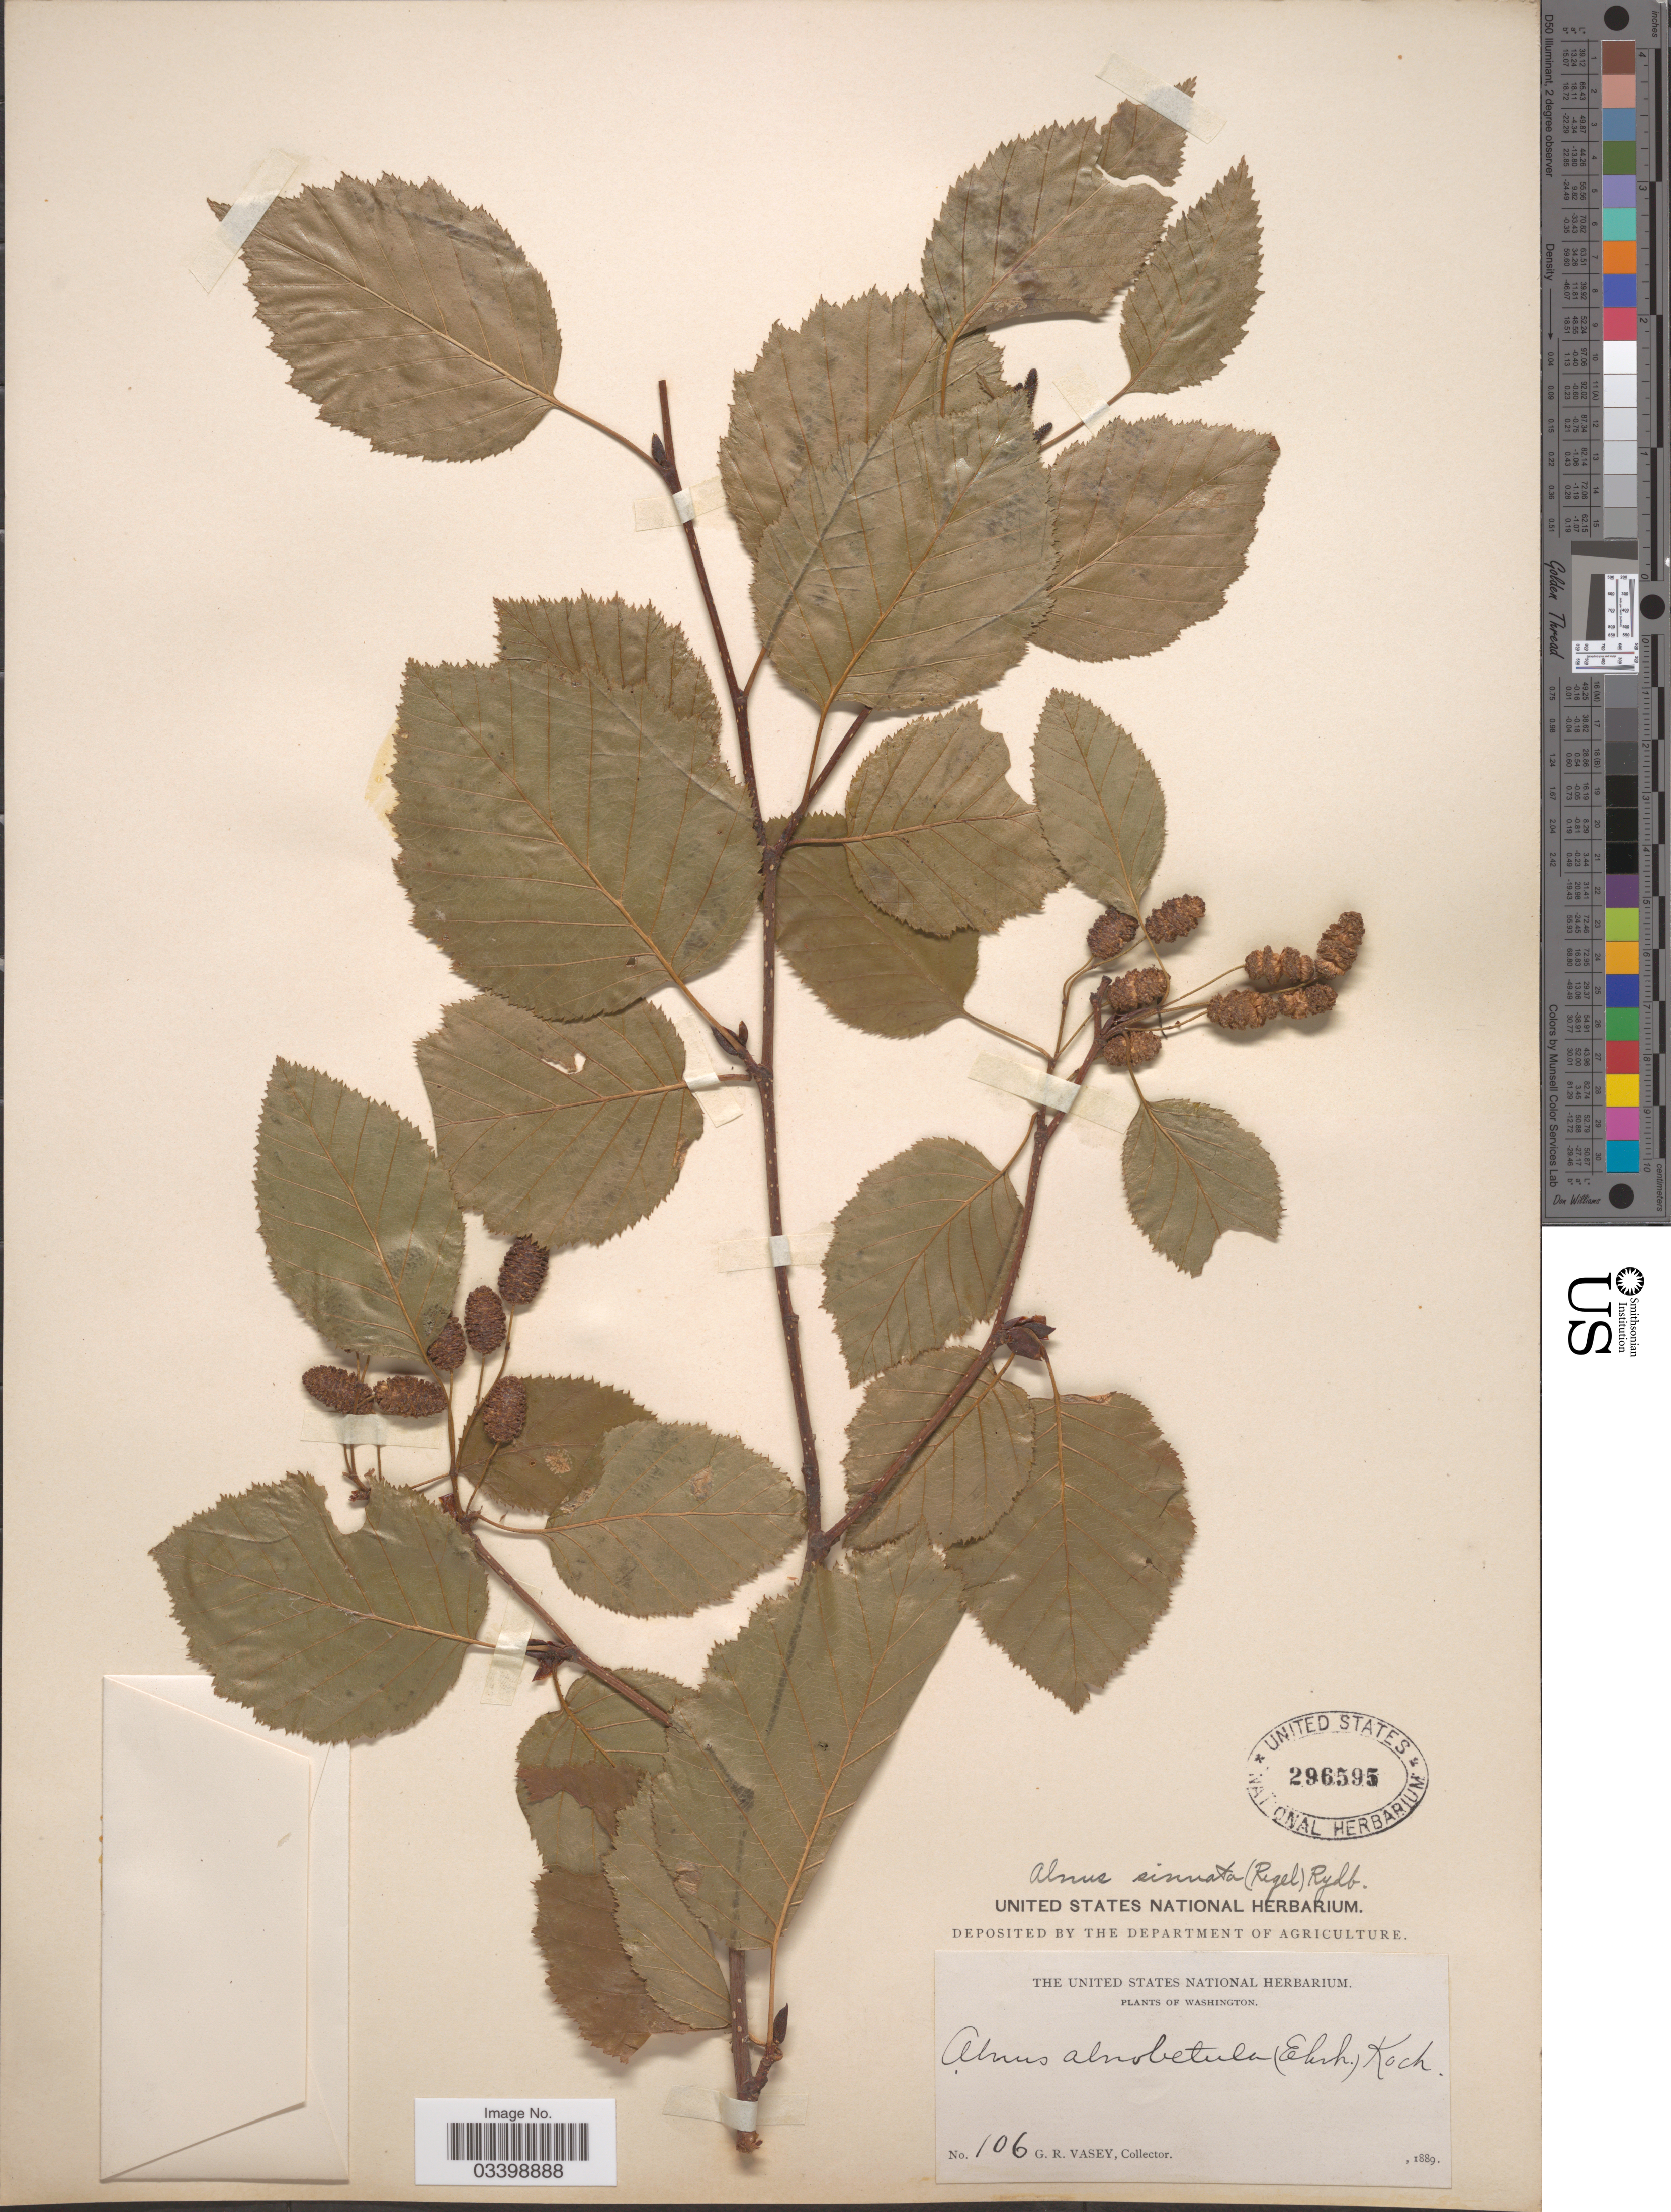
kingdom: Plantae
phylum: Tracheophyta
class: Magnoliopsida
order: Fagales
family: Betulaceae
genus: Alnus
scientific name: Alnus viridis subsp. sinuata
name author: Regel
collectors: G. R. Vasey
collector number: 106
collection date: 1889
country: United States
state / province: Washington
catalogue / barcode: US 296595